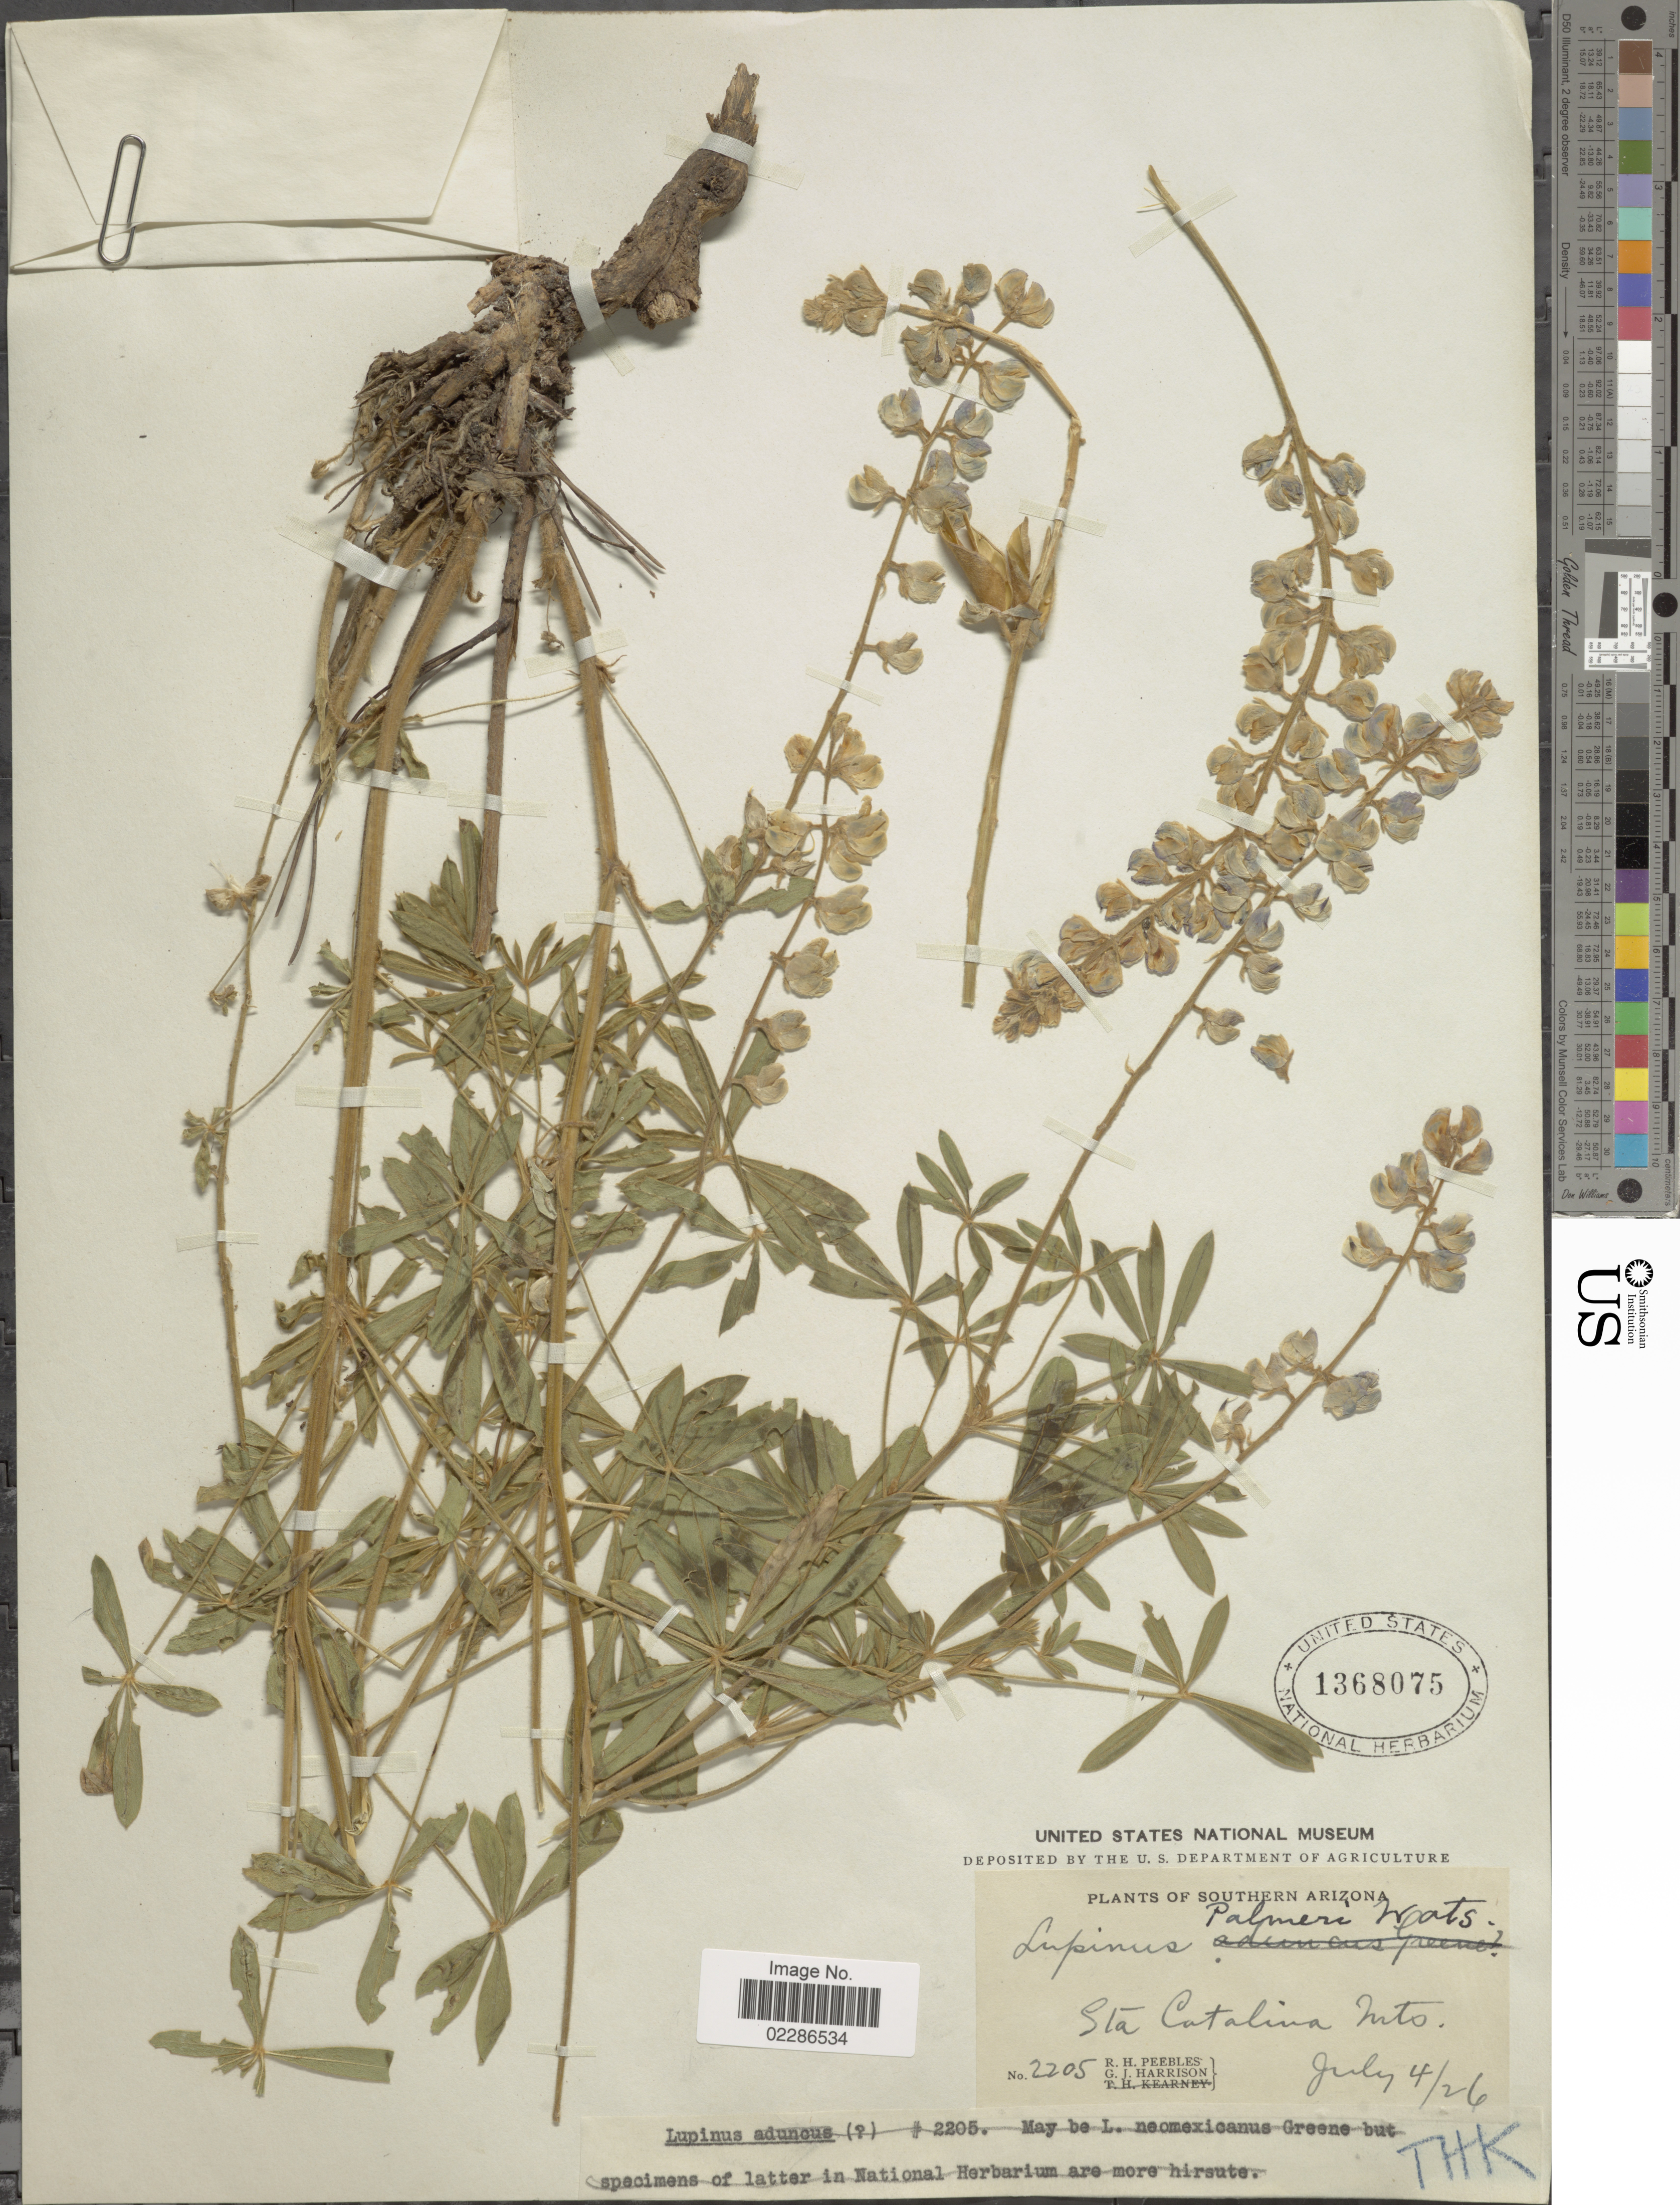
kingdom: Plantae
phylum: Tracheophyta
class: Magnoliopsida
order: Fabales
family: Fabaceae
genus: Lupinus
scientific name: Lupinus palmeri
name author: S. Watson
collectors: R. H. Peebles & G. J. Harrison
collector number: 2205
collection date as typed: Transcribed d/m/y: 4/7/26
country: United States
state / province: Arizona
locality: Southern Arizona, Sta Catalina Mts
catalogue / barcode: US 1368075